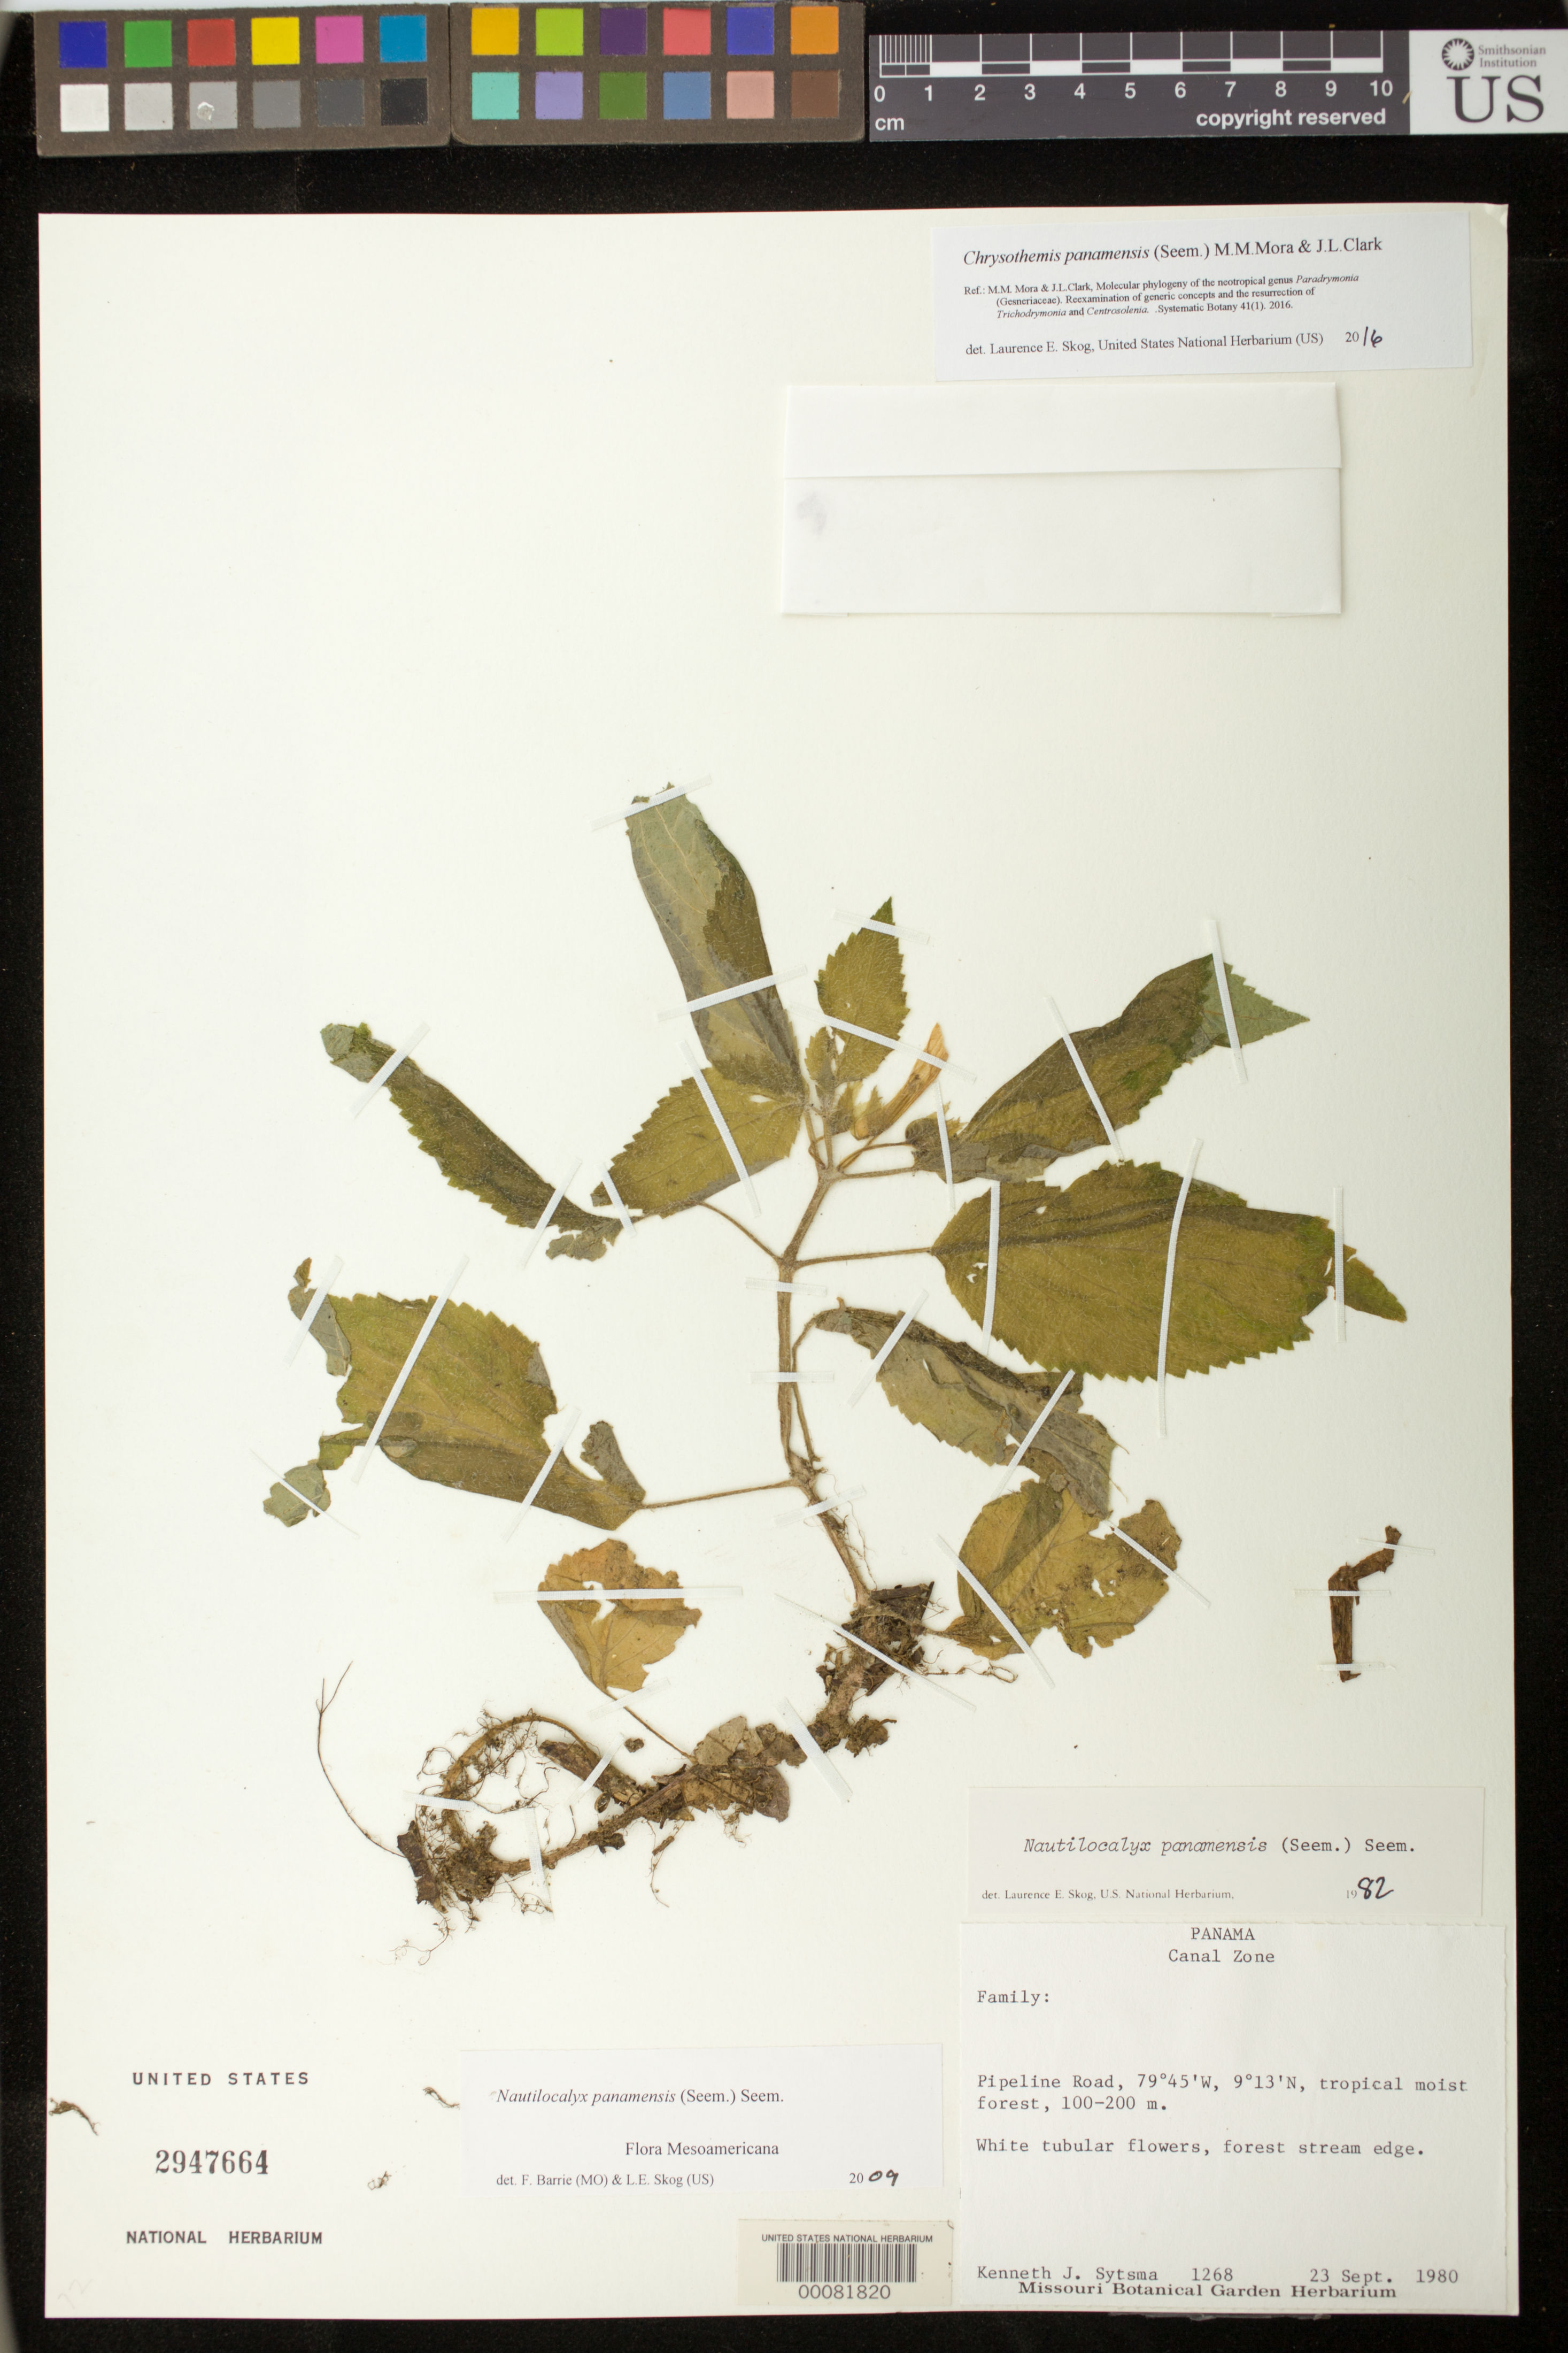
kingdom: Plantae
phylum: Tracheophyta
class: Magnoliopsida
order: Lamiales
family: Gesneriaceae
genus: Chrysothemis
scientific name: Chrysothemis panamensis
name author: (Seem.) M.M. Mora & J.L. Clark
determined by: Skog, Laurence E.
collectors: K. J. Sytsma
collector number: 1268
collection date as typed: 23 Sep 1980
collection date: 1980-09-23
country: Panama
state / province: Panamá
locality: Canal Zone, Pipeline road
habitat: Tropical moist forest; forest stream edge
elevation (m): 100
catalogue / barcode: US 2947664